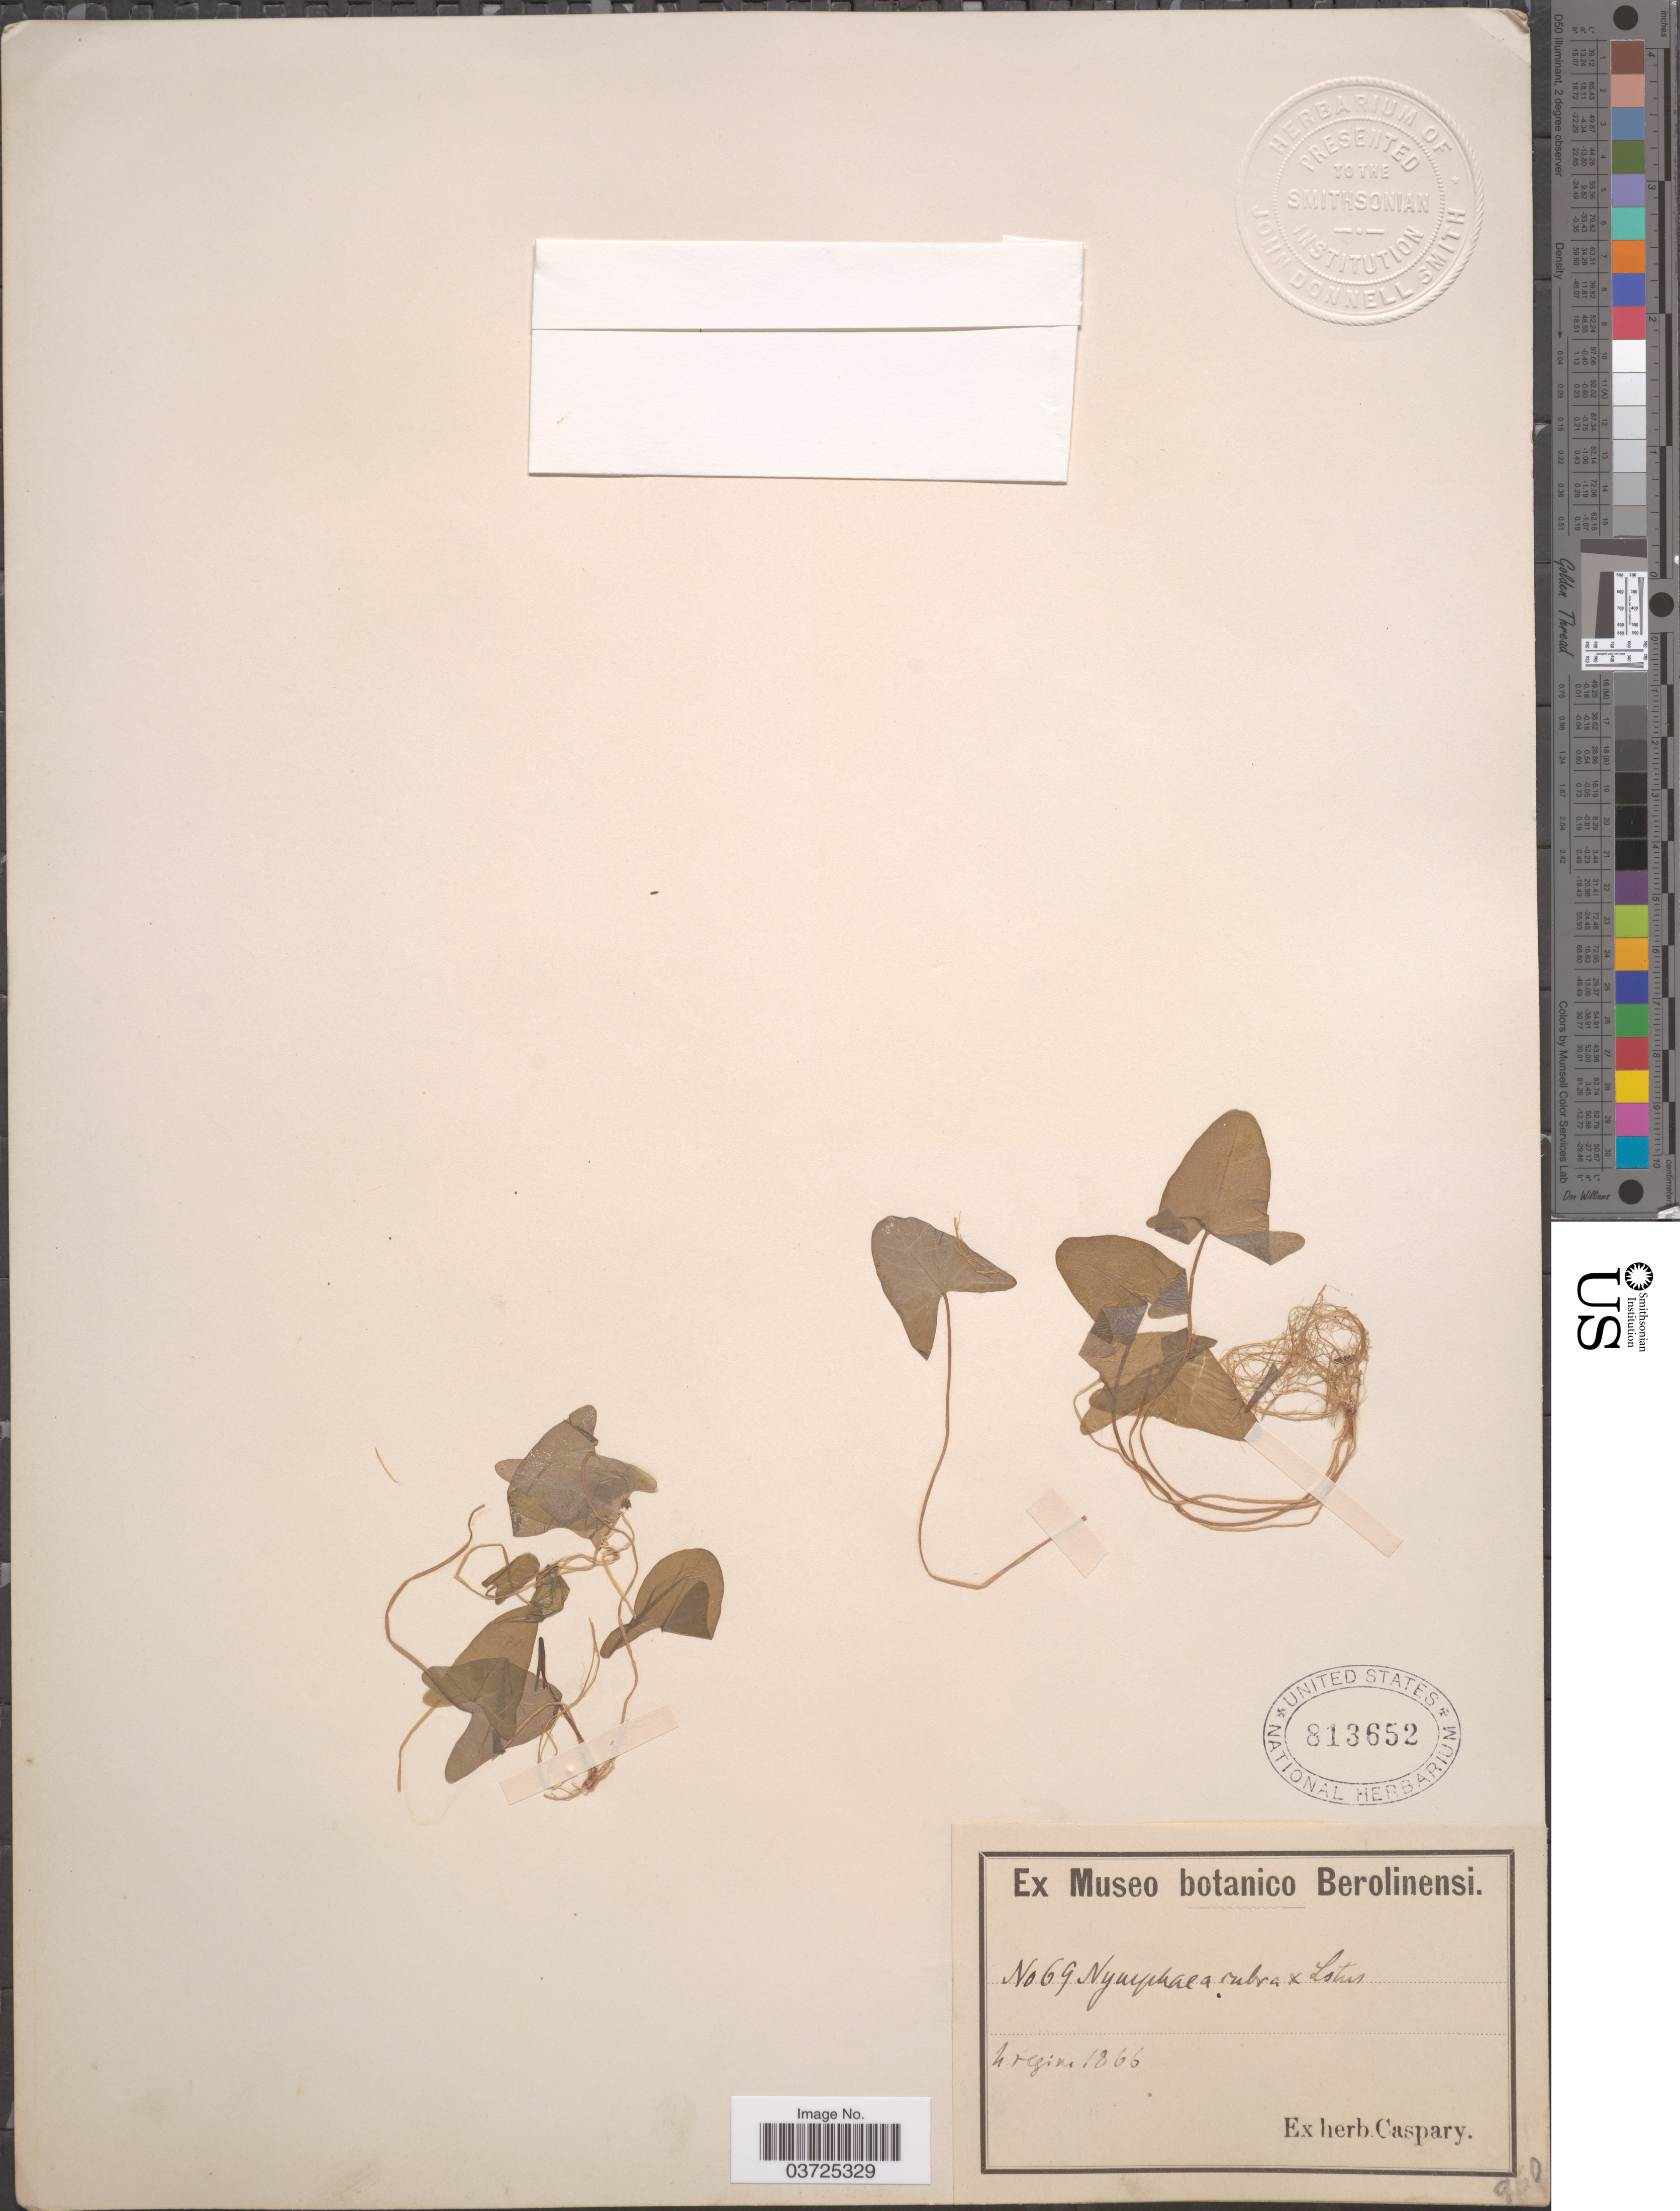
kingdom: Plantae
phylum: Tracheophyta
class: Magnoliopsida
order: Nymphaeales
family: Nymphaeaceae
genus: Nymphaea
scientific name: Nymphaea rubra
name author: Roxb.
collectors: Ex herb. Caspary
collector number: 69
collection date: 1866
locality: H. region.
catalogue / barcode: US 813652